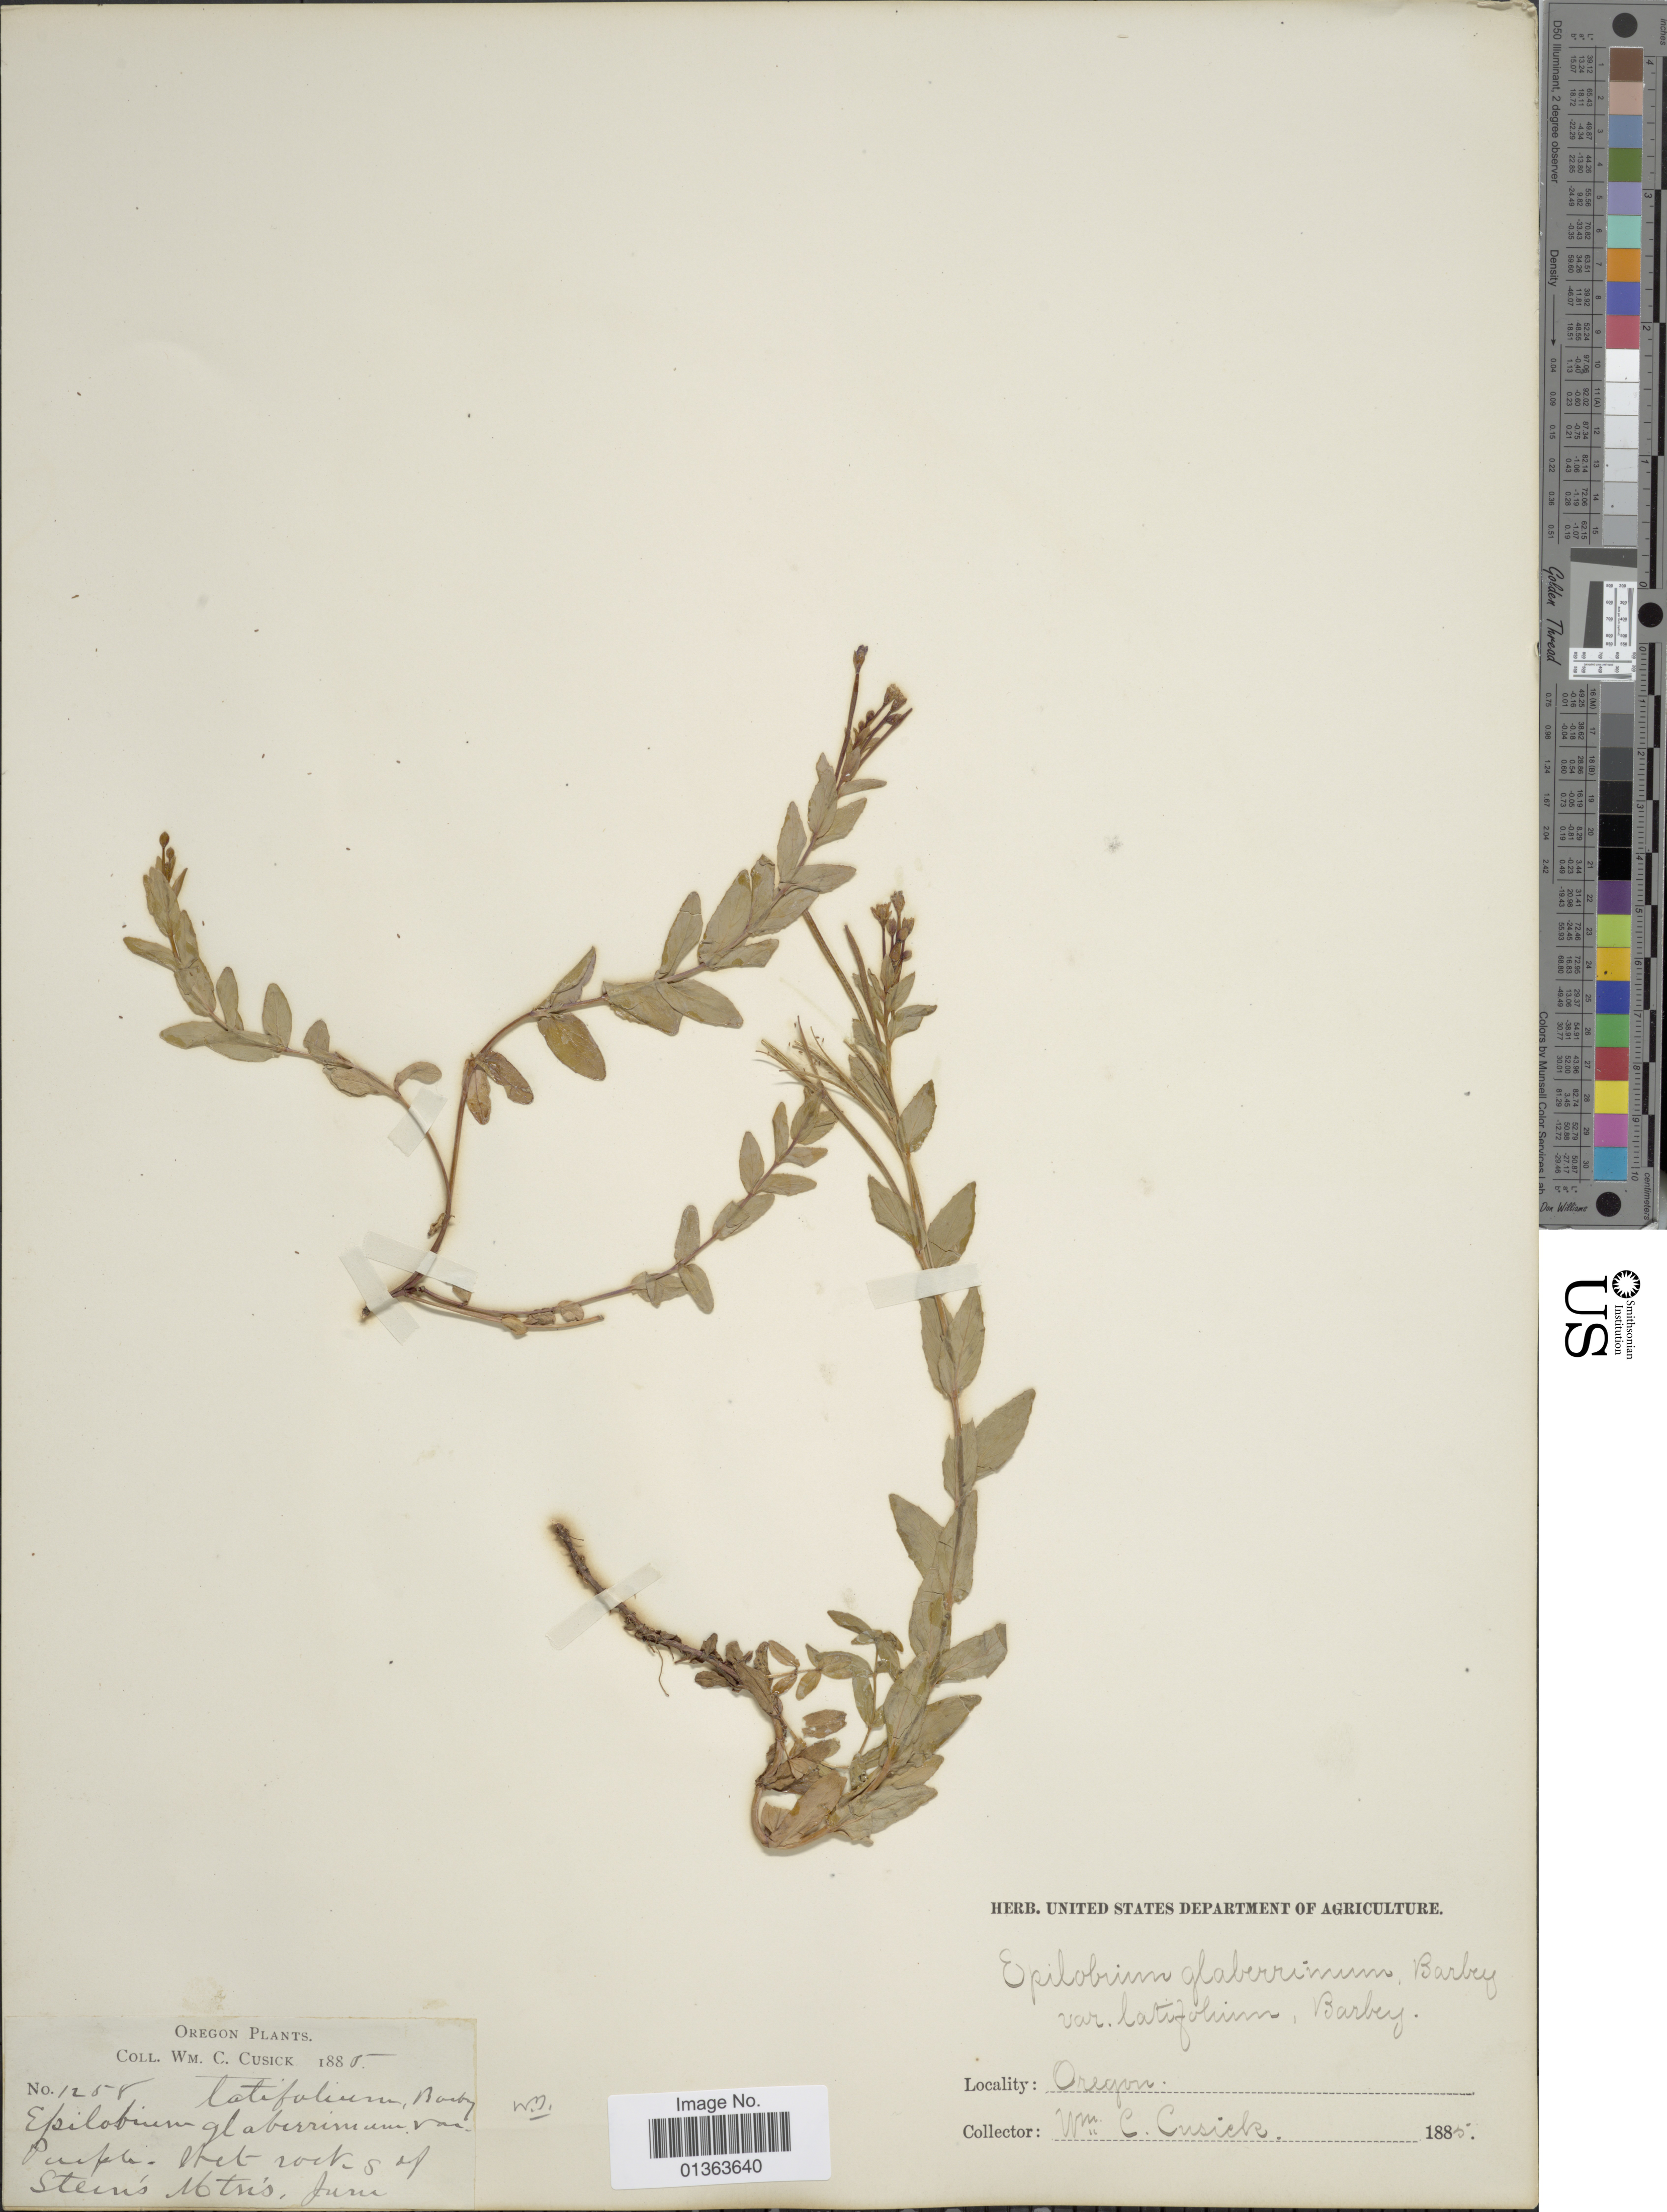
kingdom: Plantae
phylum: Tracheophyta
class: Magnoliopsida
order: Myrtales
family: Onagraceae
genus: Epilobium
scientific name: Epilobium glaberrimum subsp. glaberrimum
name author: Barbey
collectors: W. C. Cusick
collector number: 1258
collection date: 1885-06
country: United States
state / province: Oregon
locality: Wet rock S of Steen's Mtn's.